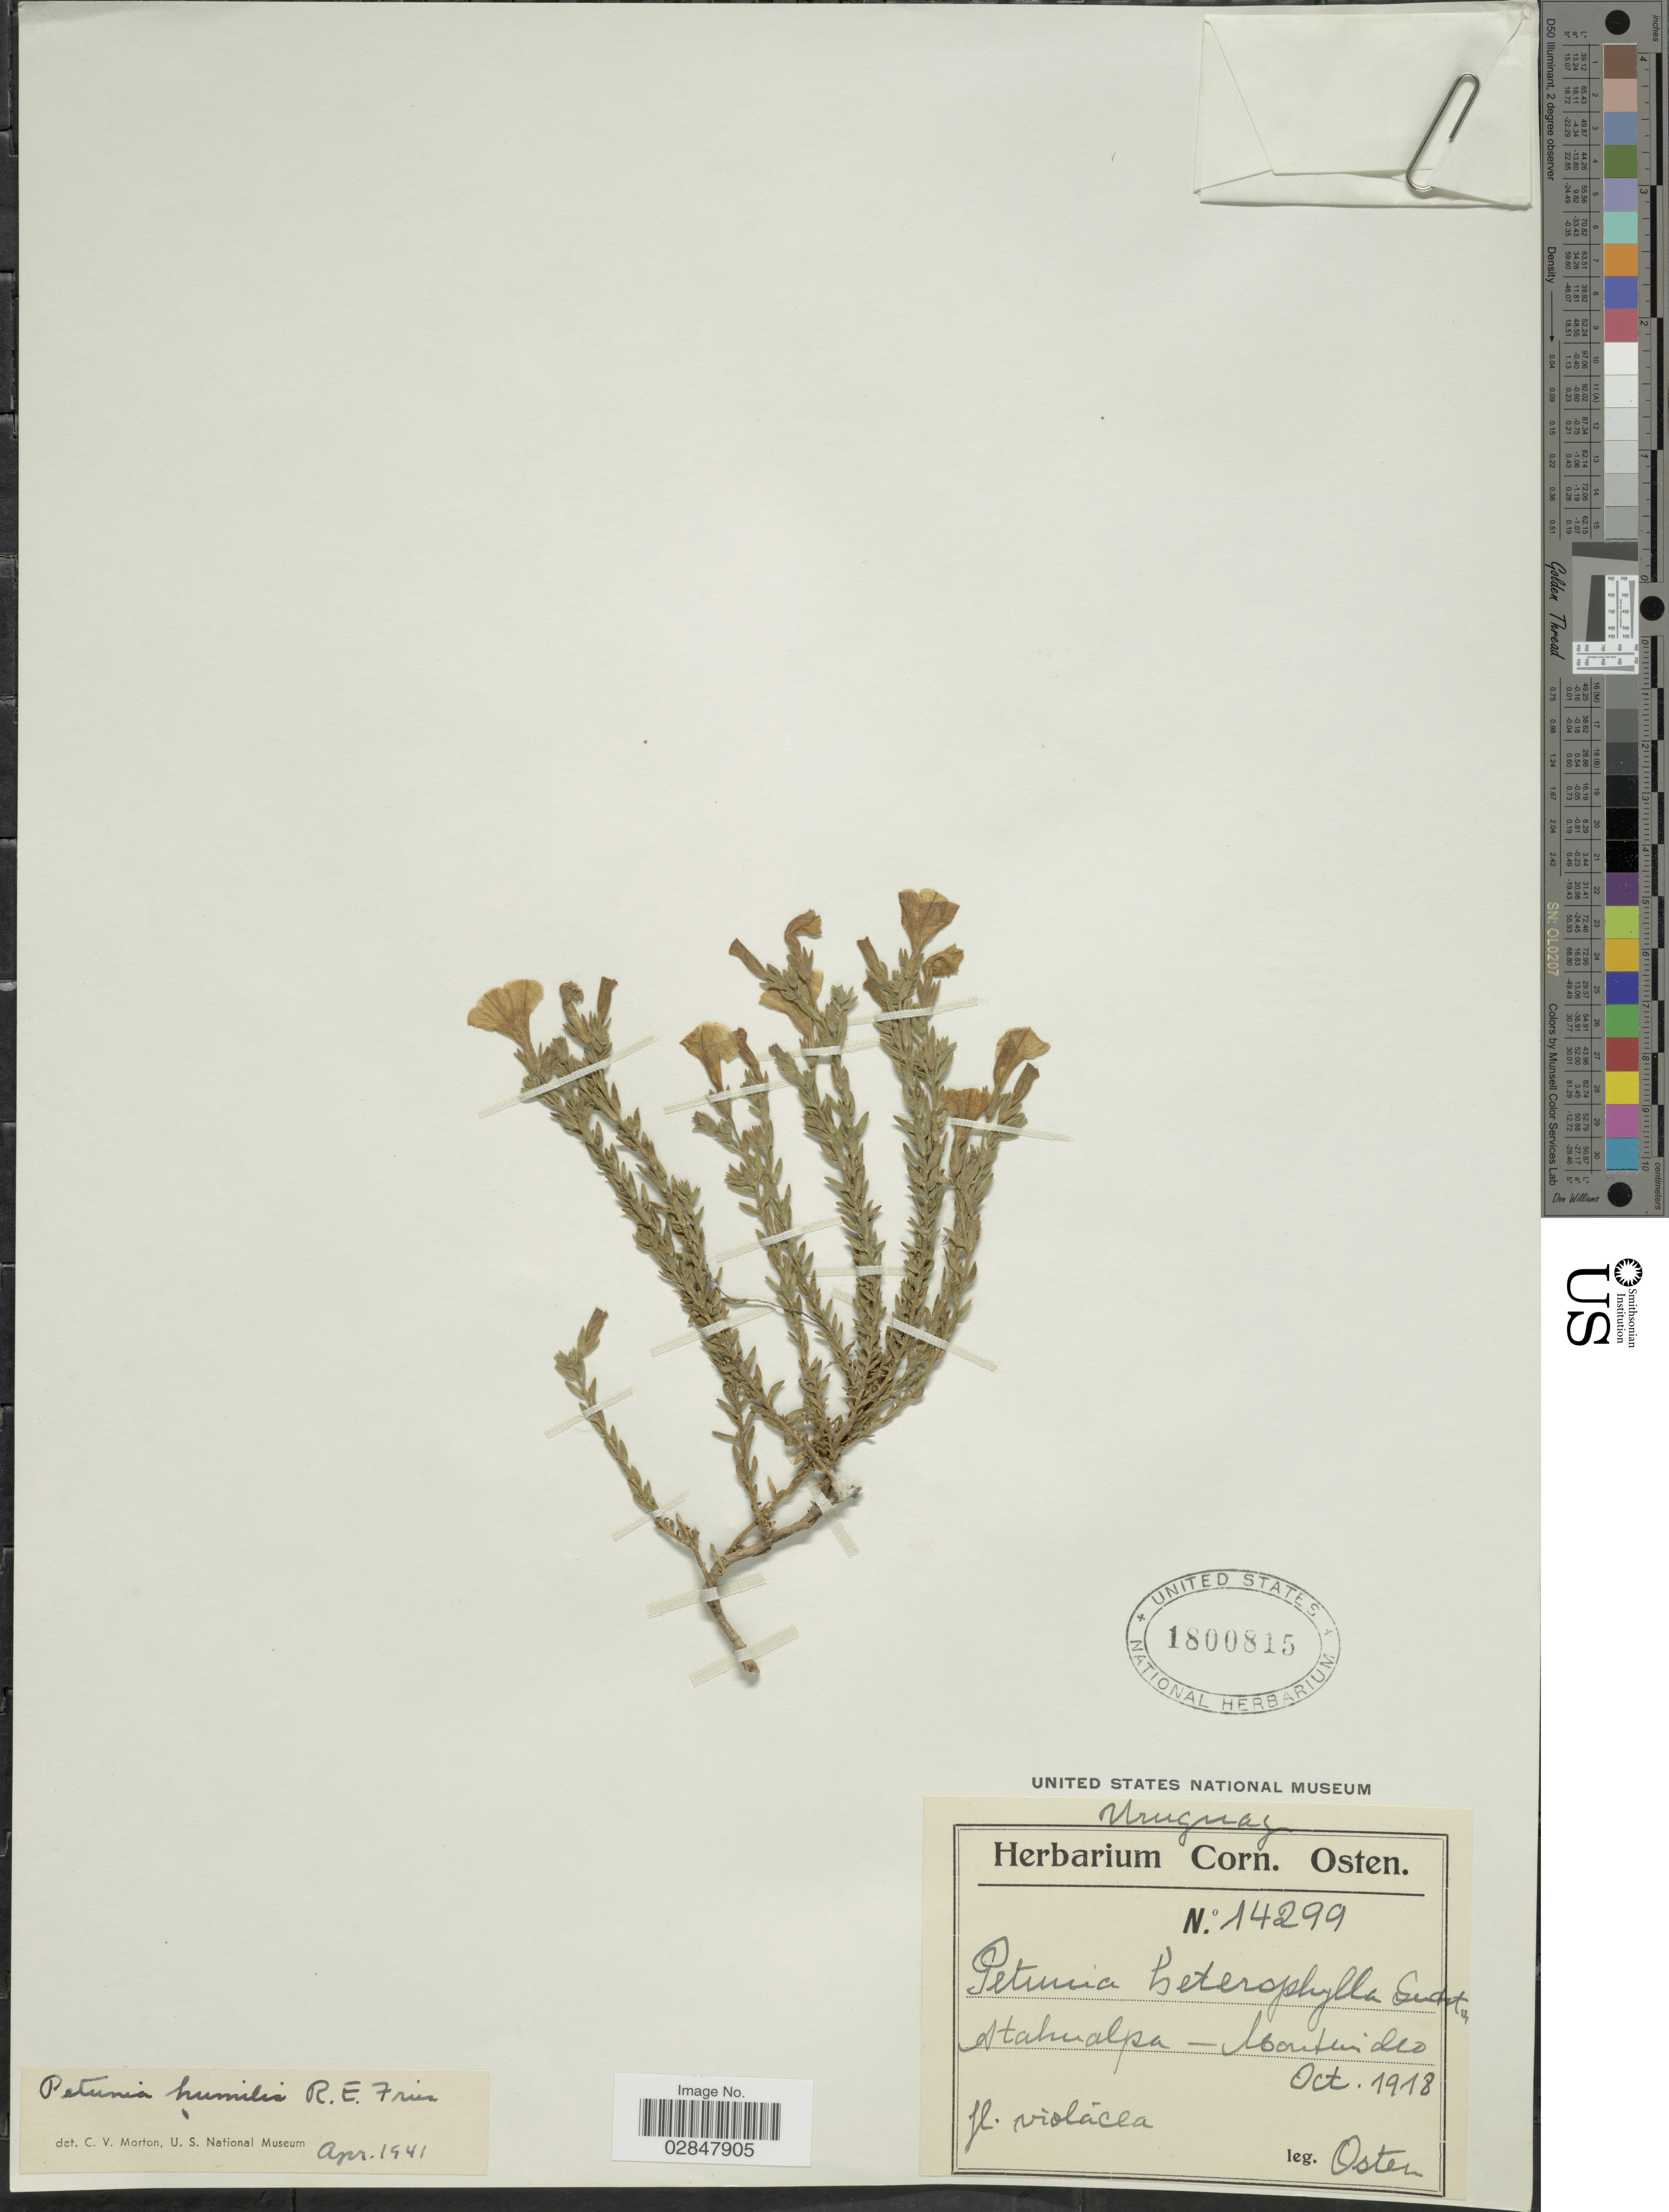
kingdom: Plantae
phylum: Tracheophyta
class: Magnoliopsida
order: Solanales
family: Solanaceae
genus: Petunia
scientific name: Petunia humilis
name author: R.E. Fr.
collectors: C. Osten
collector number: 14299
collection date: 1918-10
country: Uruguay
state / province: Montevideo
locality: Atahualpa.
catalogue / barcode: US 1800815